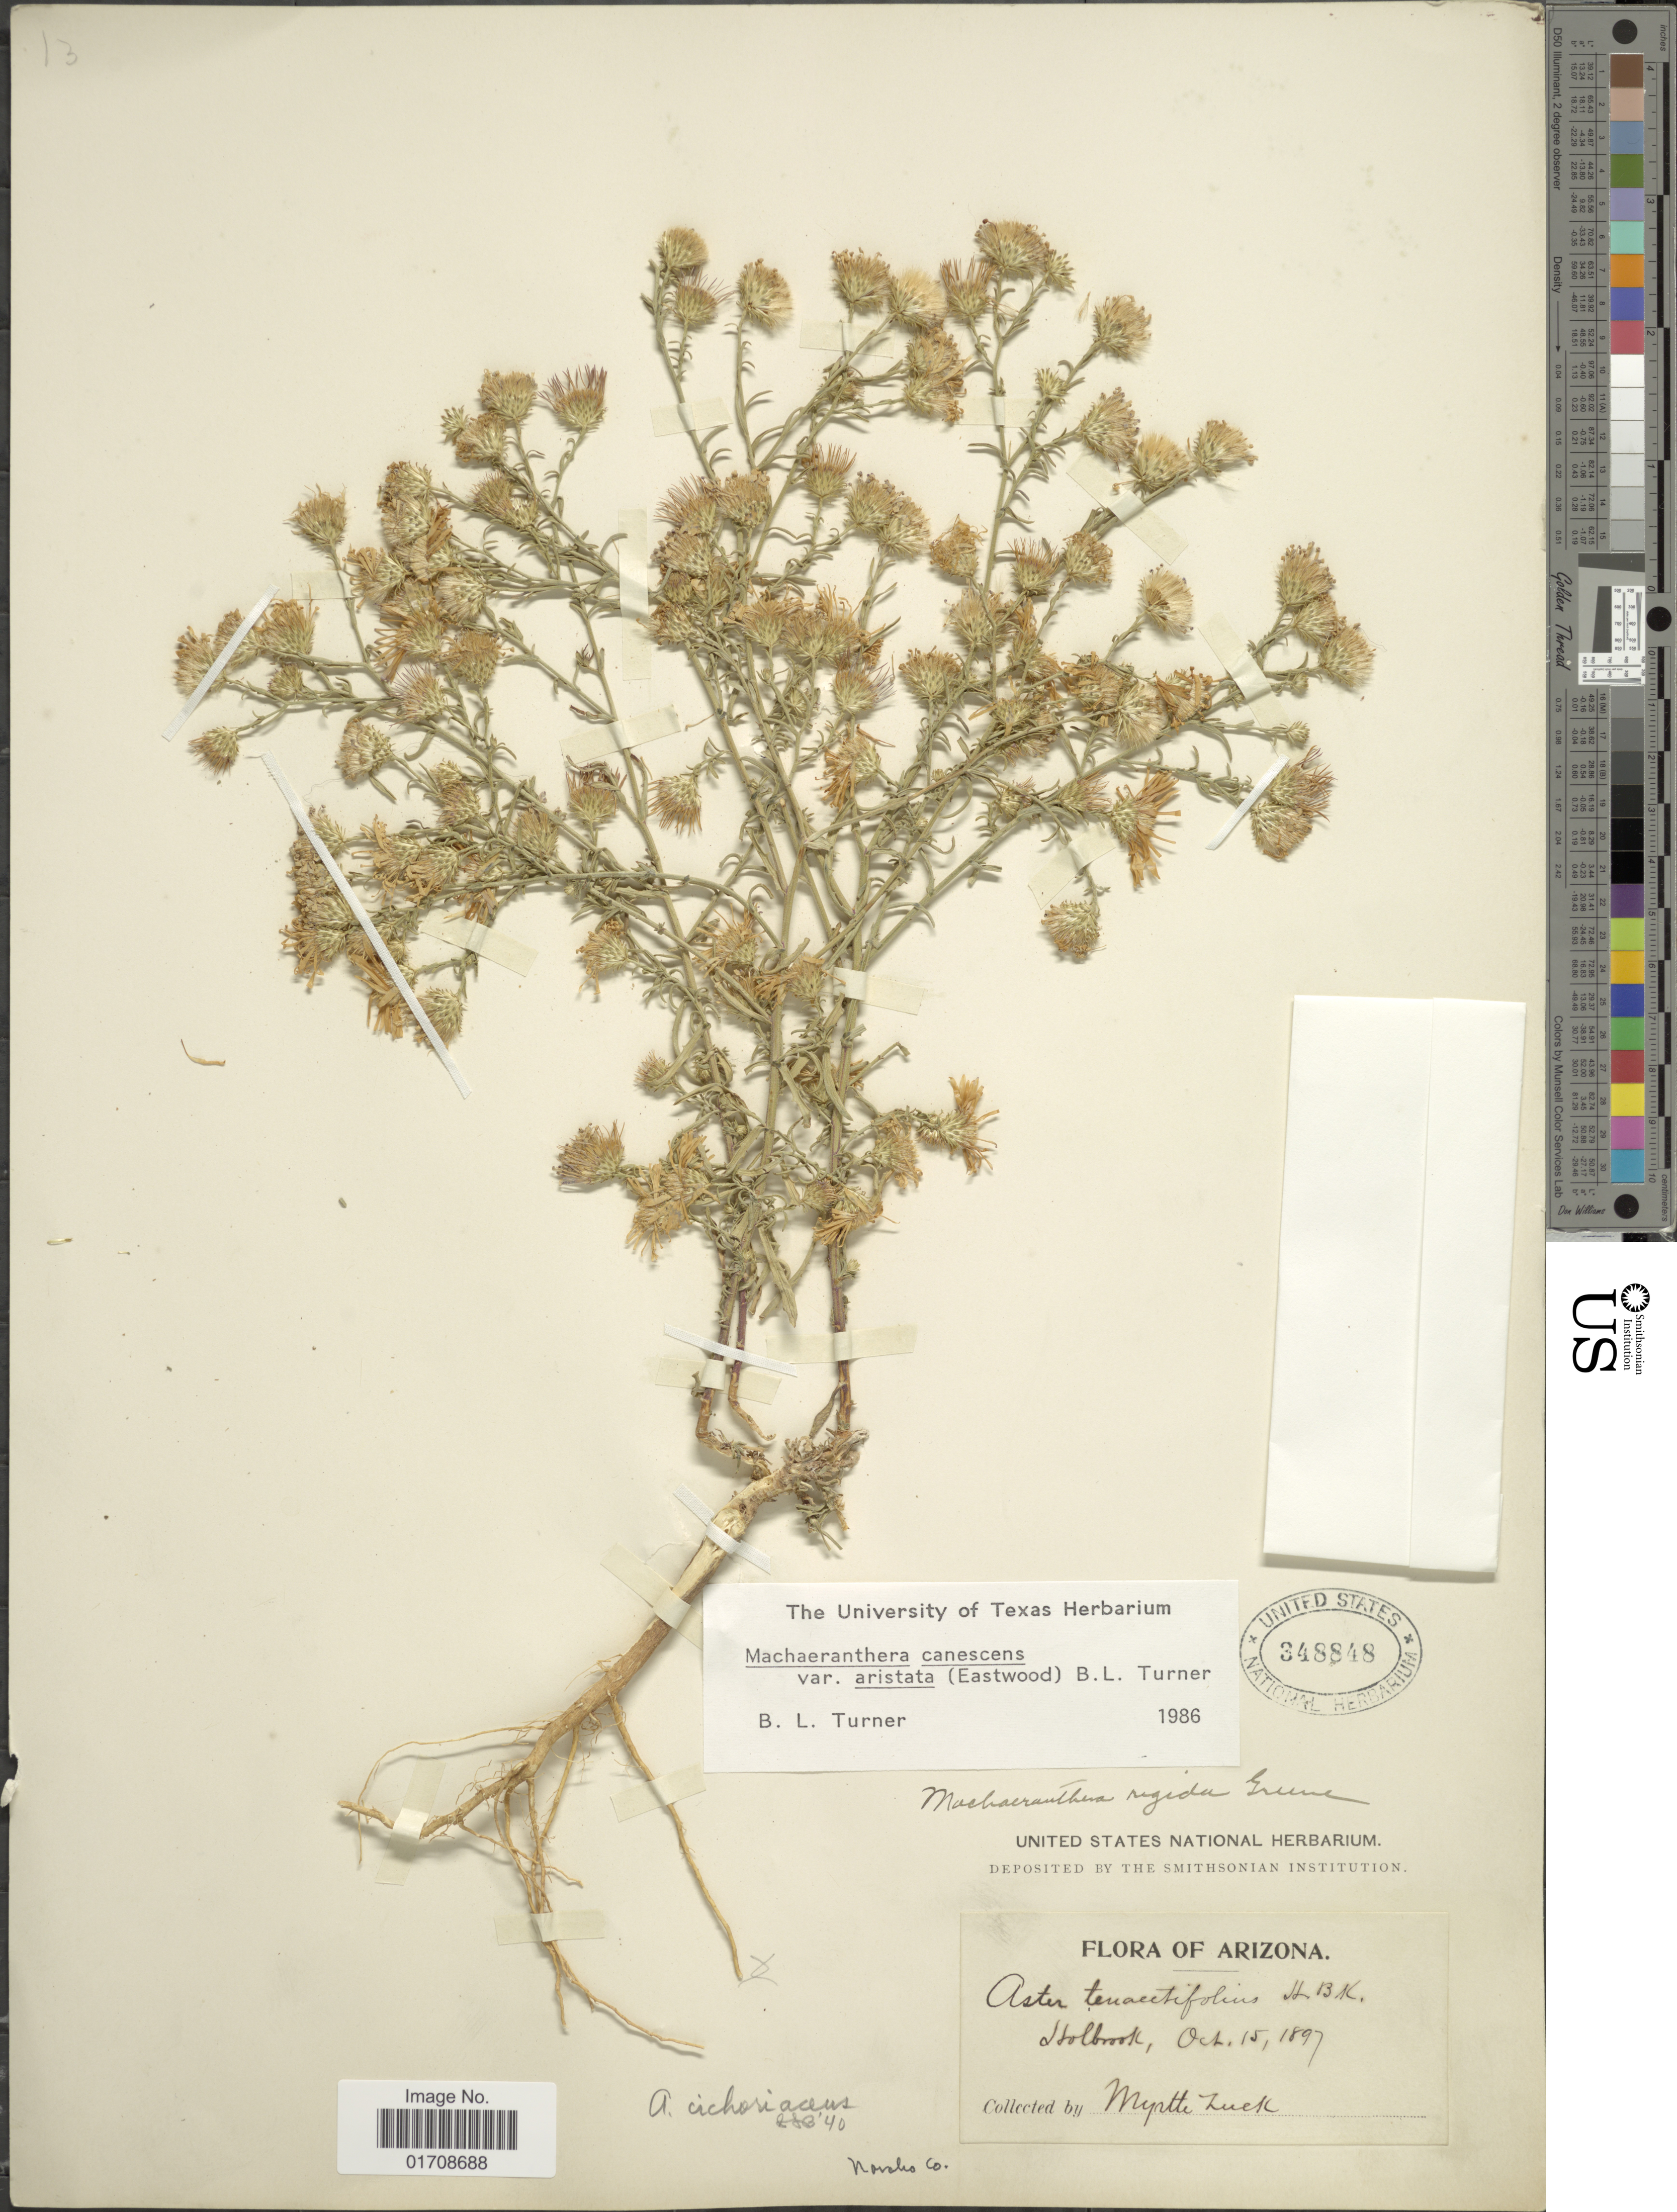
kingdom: Plantae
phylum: Tracheophyta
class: Magnoliopsida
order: Asterales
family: Asteraceae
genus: Machaeranthera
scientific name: Machaeranthera canescens var. aristata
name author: (Eastw.) B.L. Turner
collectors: M. Zuck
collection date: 1897-10-15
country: United States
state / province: Arizona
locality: Holbrook, Navaho Co.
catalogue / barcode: US 348848